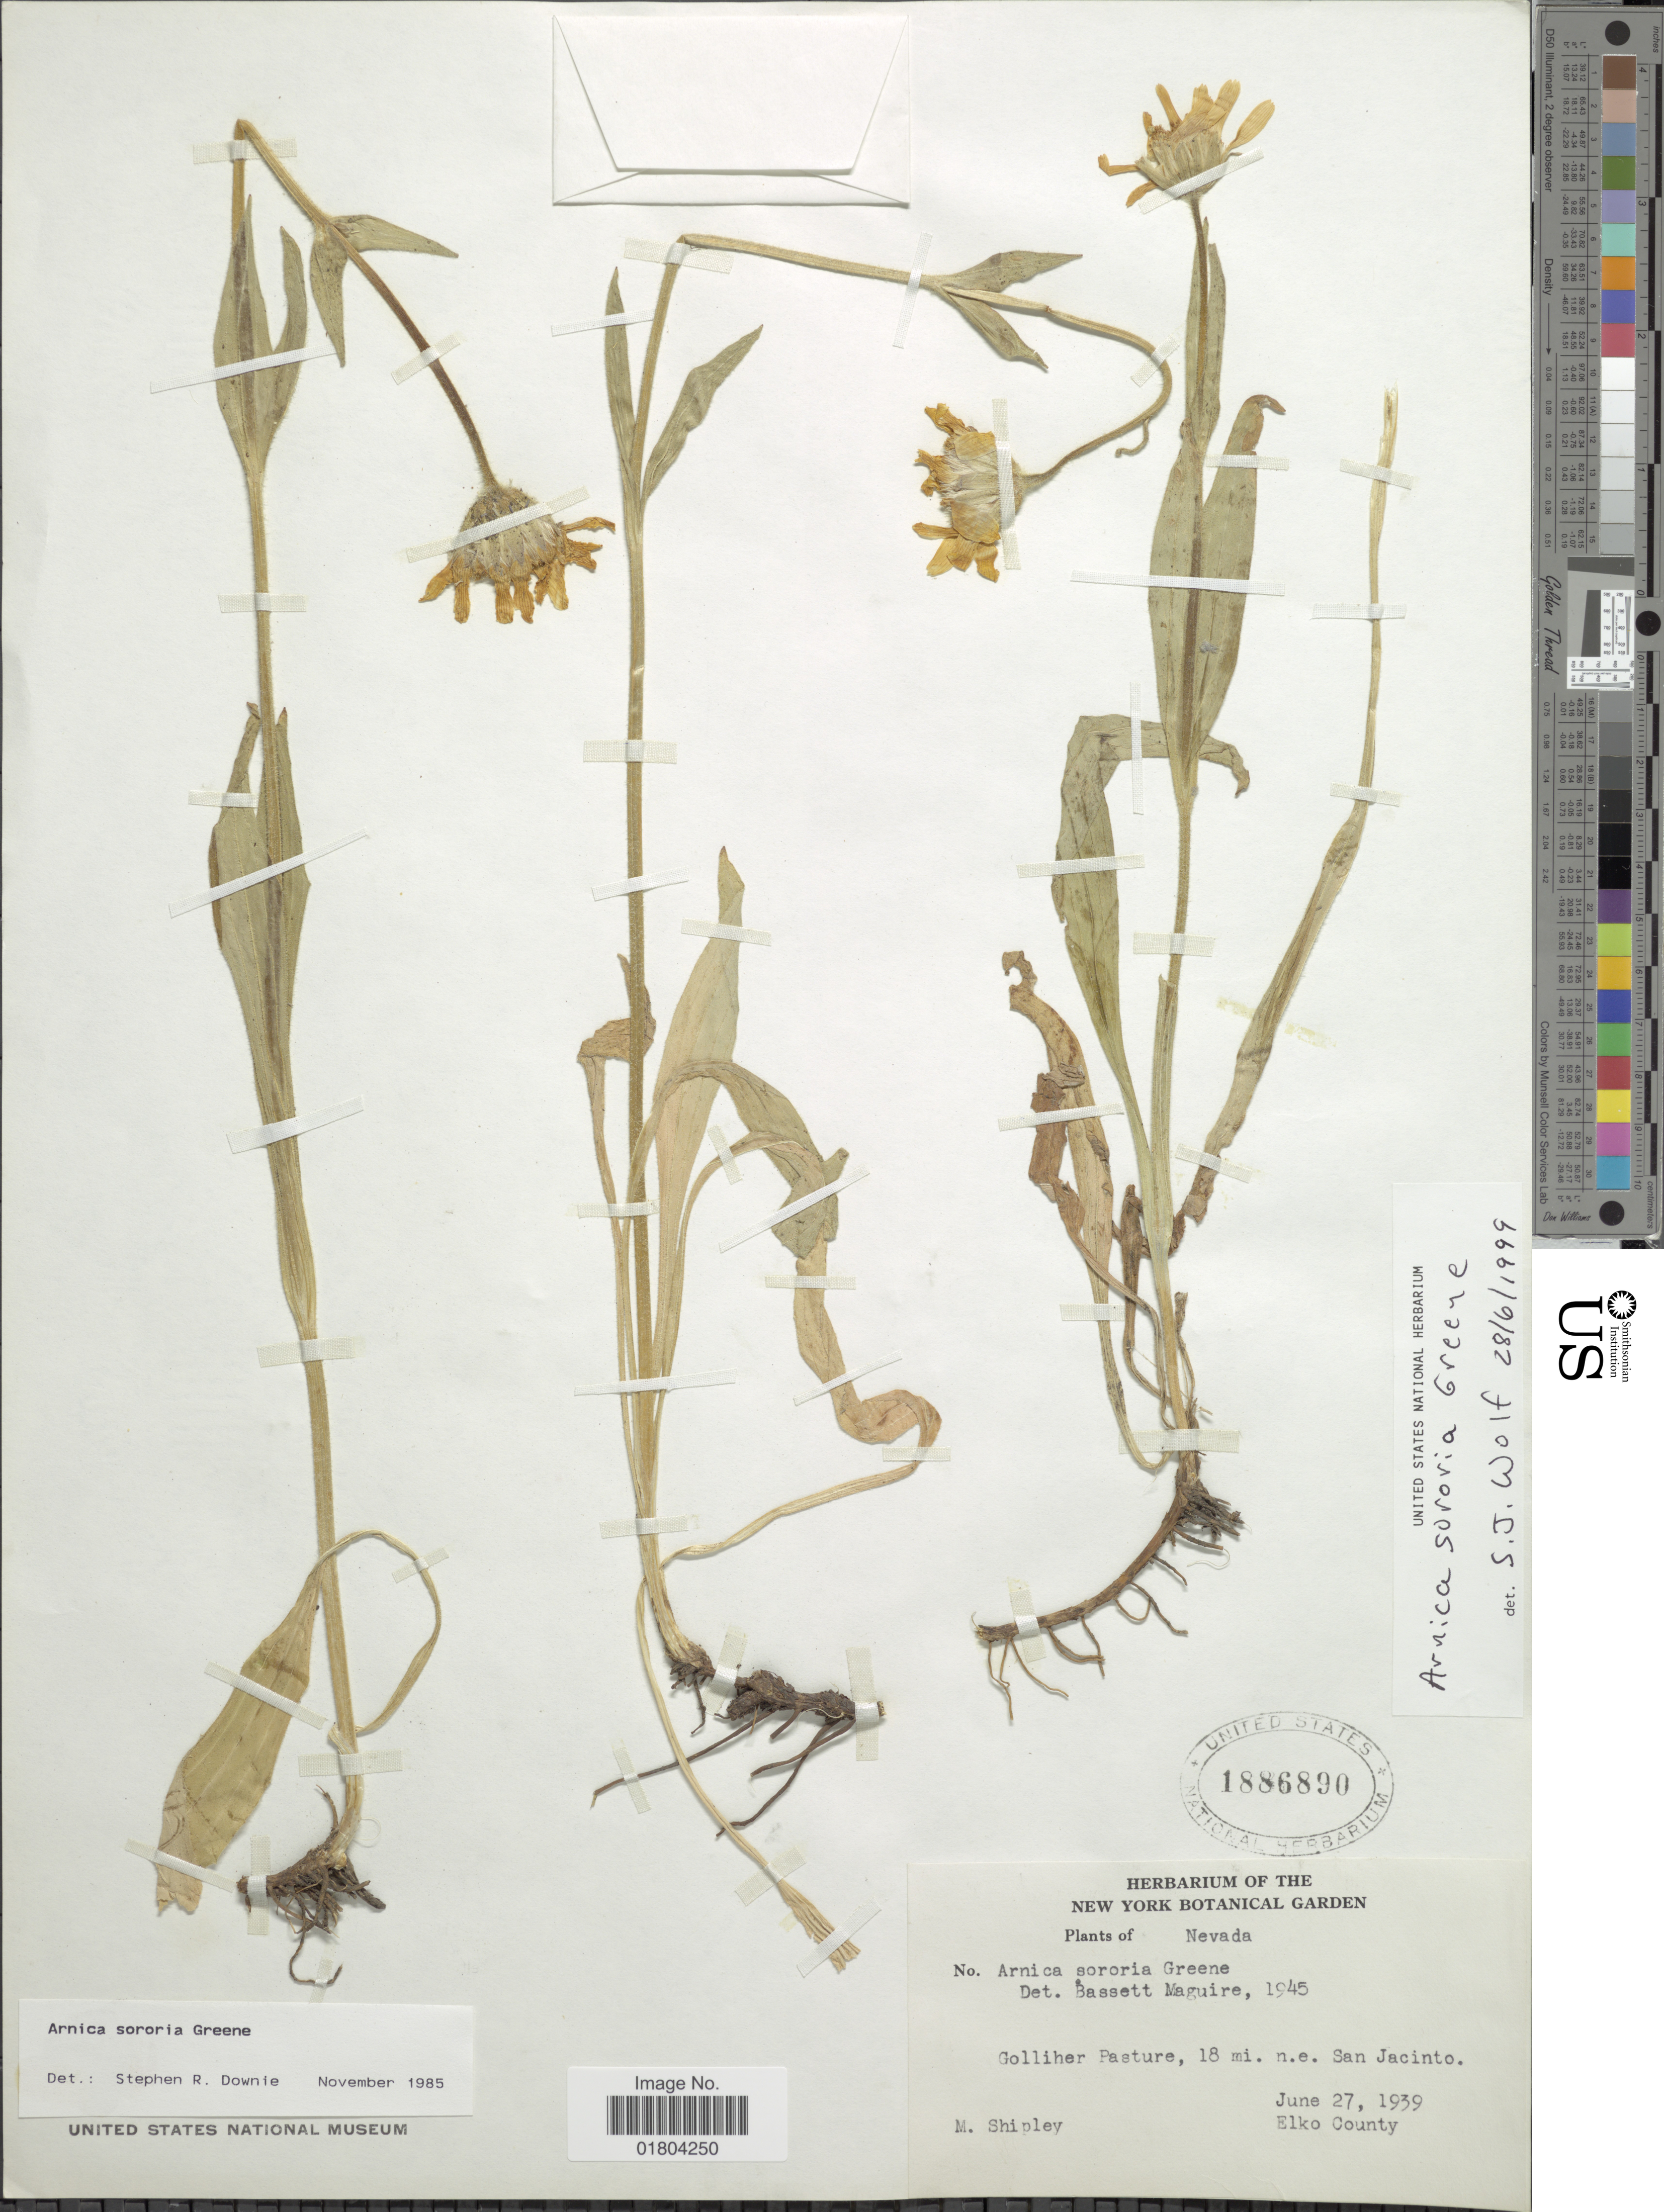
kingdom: Plantae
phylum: Tracheophyta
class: Magnoliopsida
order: Asterales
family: Asteraceae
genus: Arnica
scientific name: Arnica sororia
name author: Greene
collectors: M. Shipley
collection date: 1939-06-27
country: United States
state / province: Nevada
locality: Golliher Pasture, 18 mi. n.e. San Jacinto, Elko County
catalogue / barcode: US 1886890